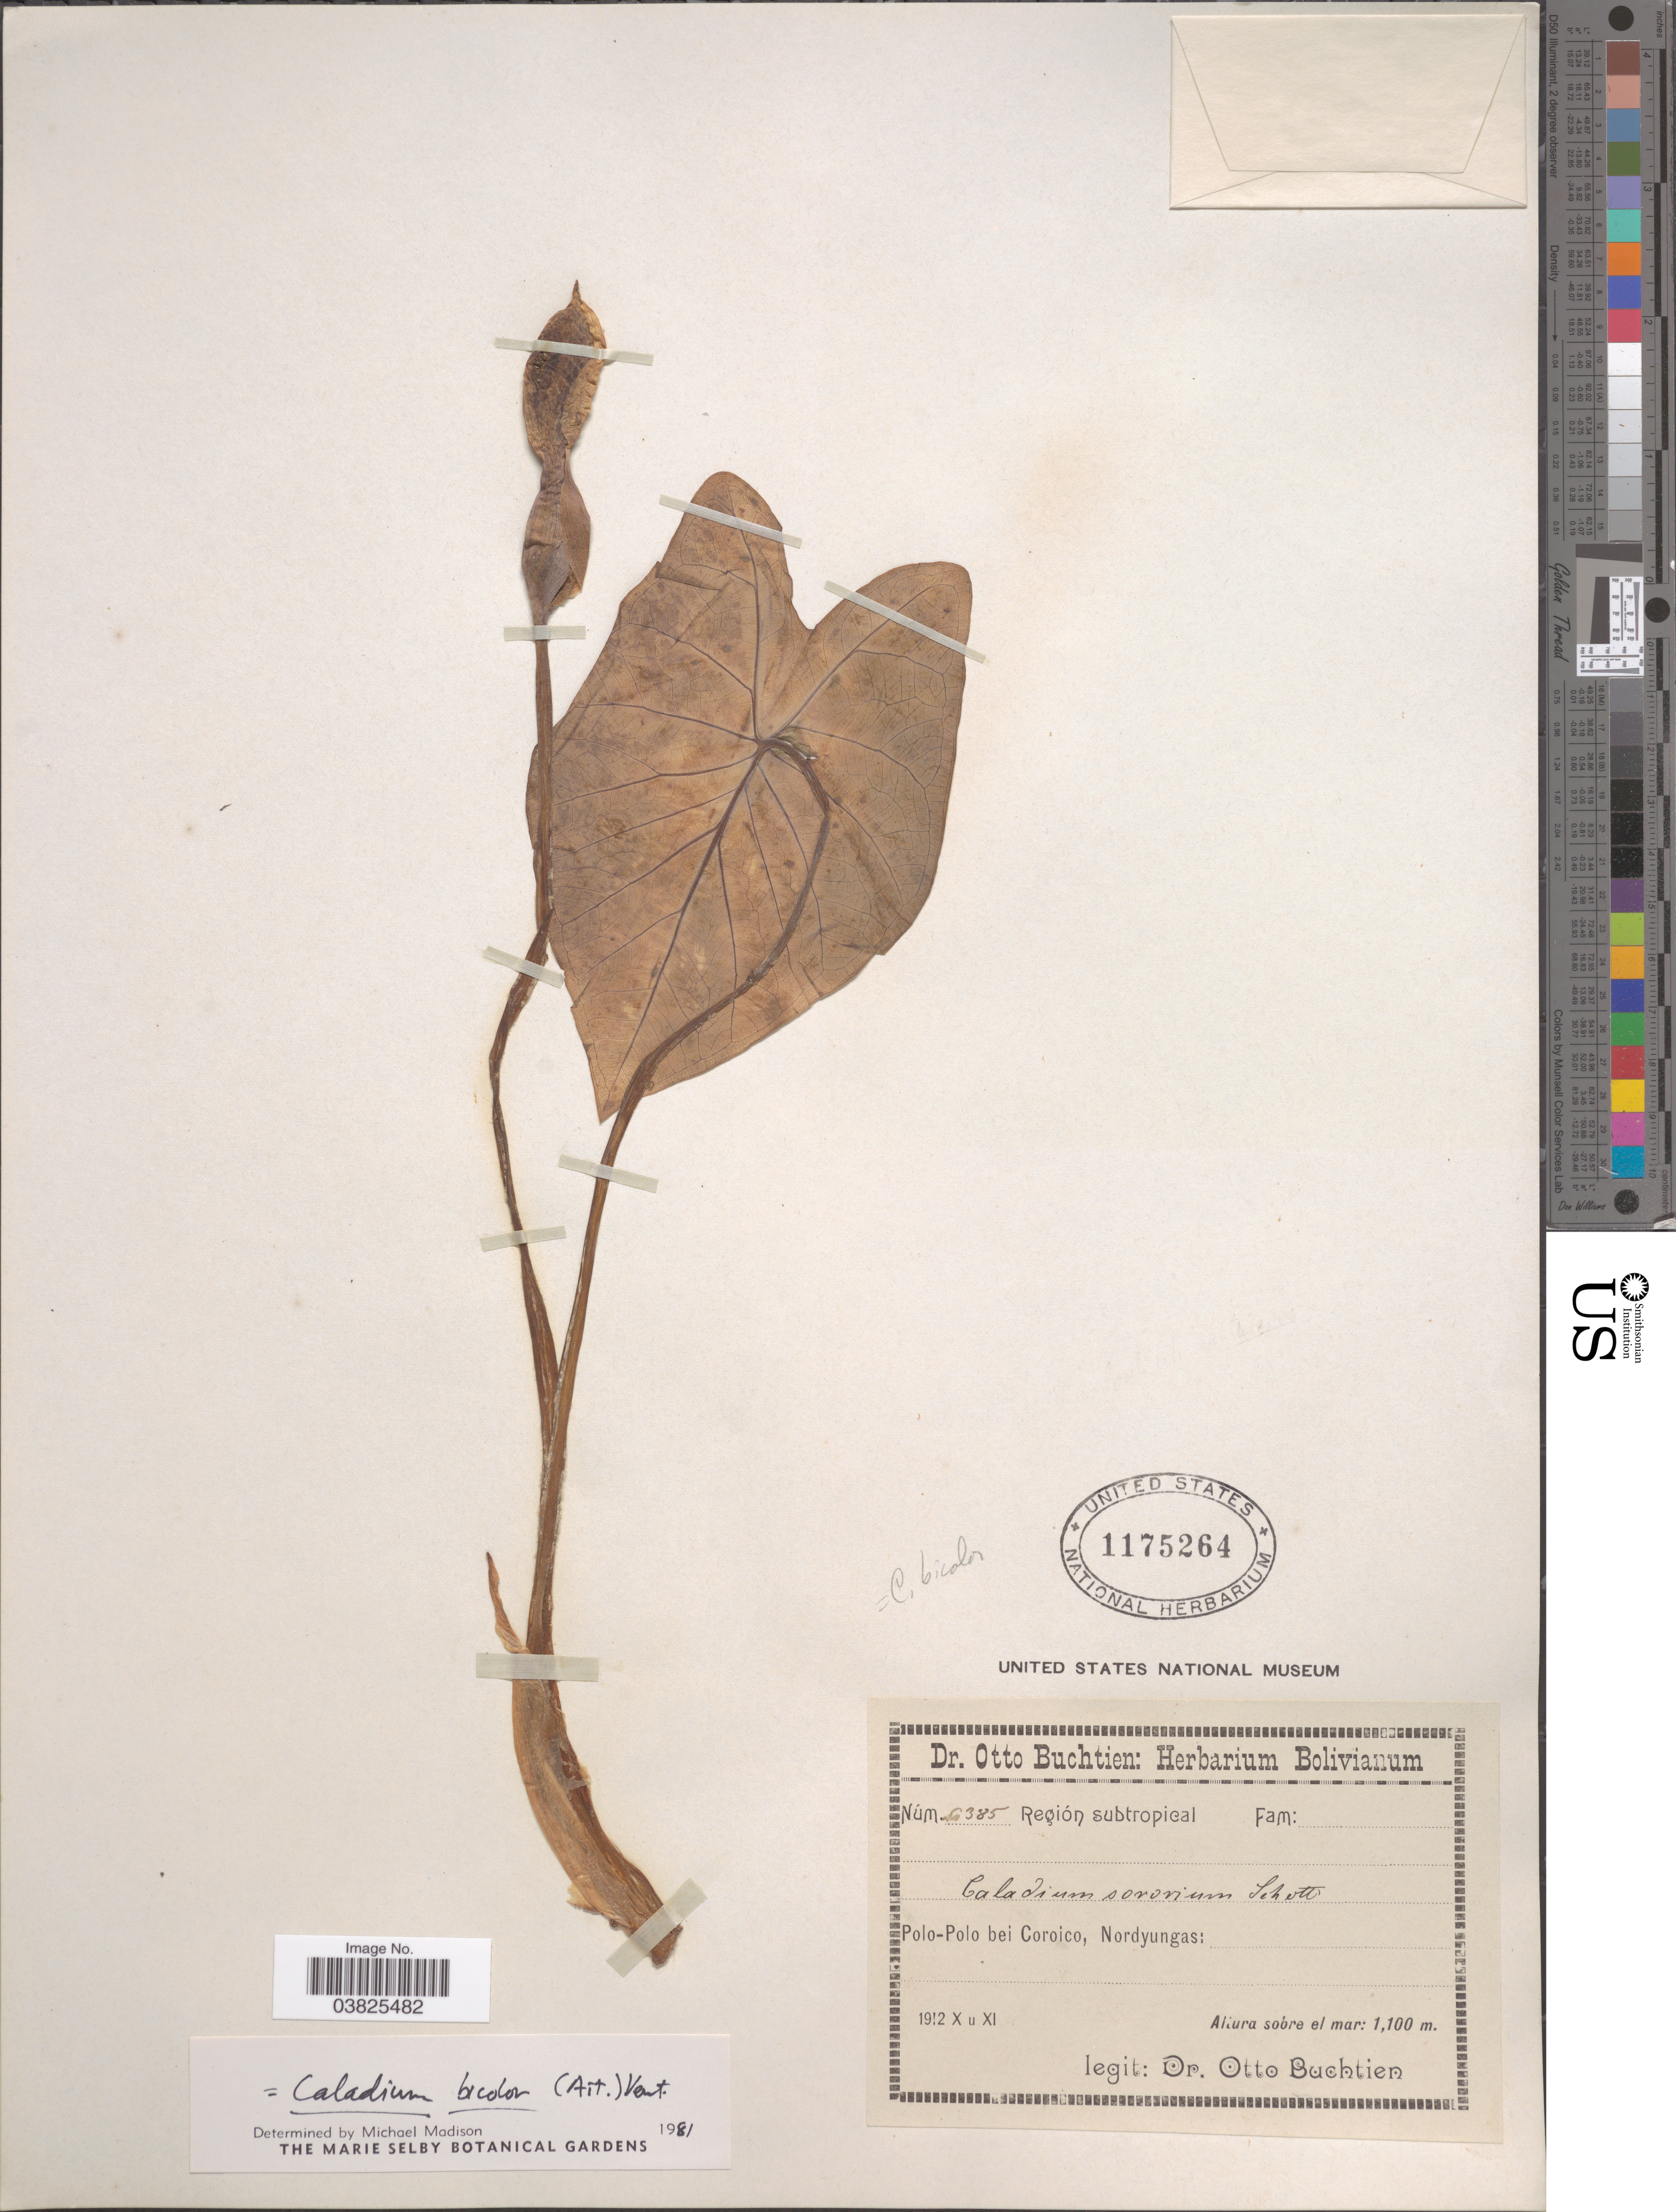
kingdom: Plantae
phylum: Tracheophyta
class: Liliopsida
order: Alismatales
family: Araceae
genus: Caladium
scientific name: Caladium bicolor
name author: (Aiton) Vent.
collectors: O. Buchtien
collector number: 6385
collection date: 1912-10/1912-11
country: Bolivia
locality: Región subtropical. Polo-Polo bei Coroico, Nordyungas.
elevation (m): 1100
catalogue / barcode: US 1175264